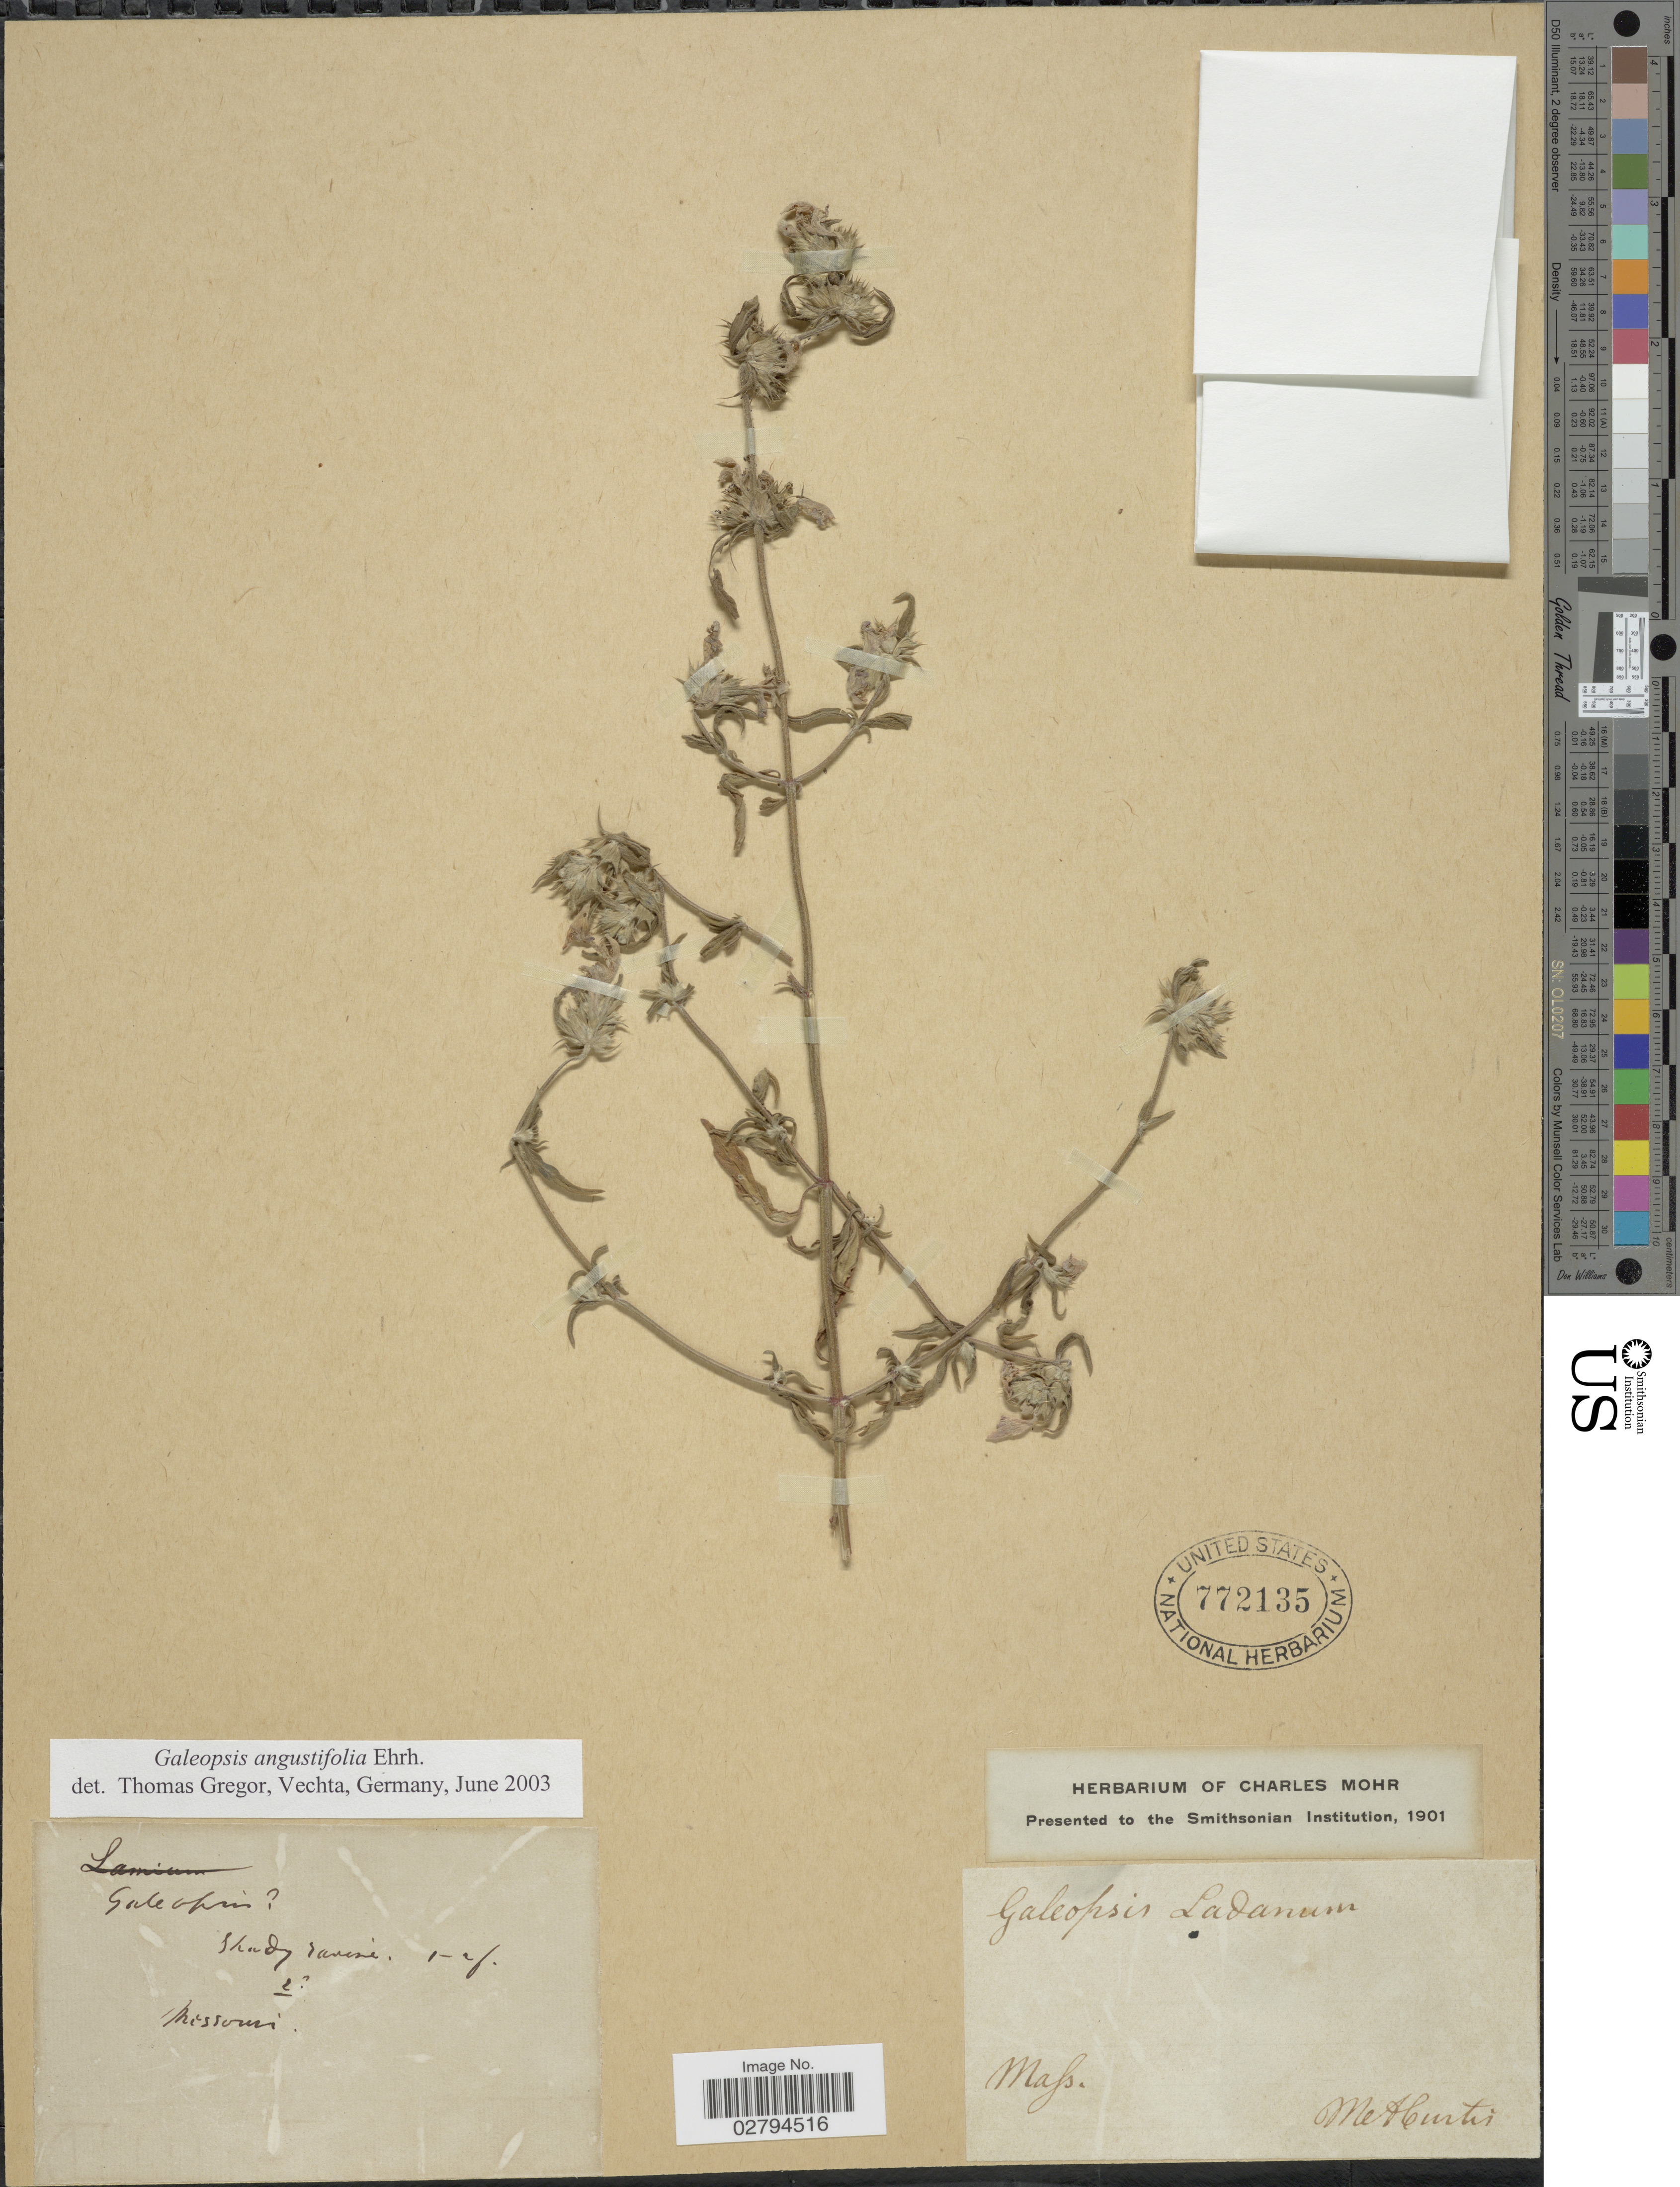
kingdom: Plantae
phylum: Tracheophyta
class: Magnoliopsida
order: Lamiales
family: Lamiaceae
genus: Galeopsis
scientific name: Galeopsis angustifolia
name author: Ehrh. ex Hoffm.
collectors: M. A. Curtis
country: United States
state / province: Missouri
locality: Missouri, Mass.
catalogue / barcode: US 772135